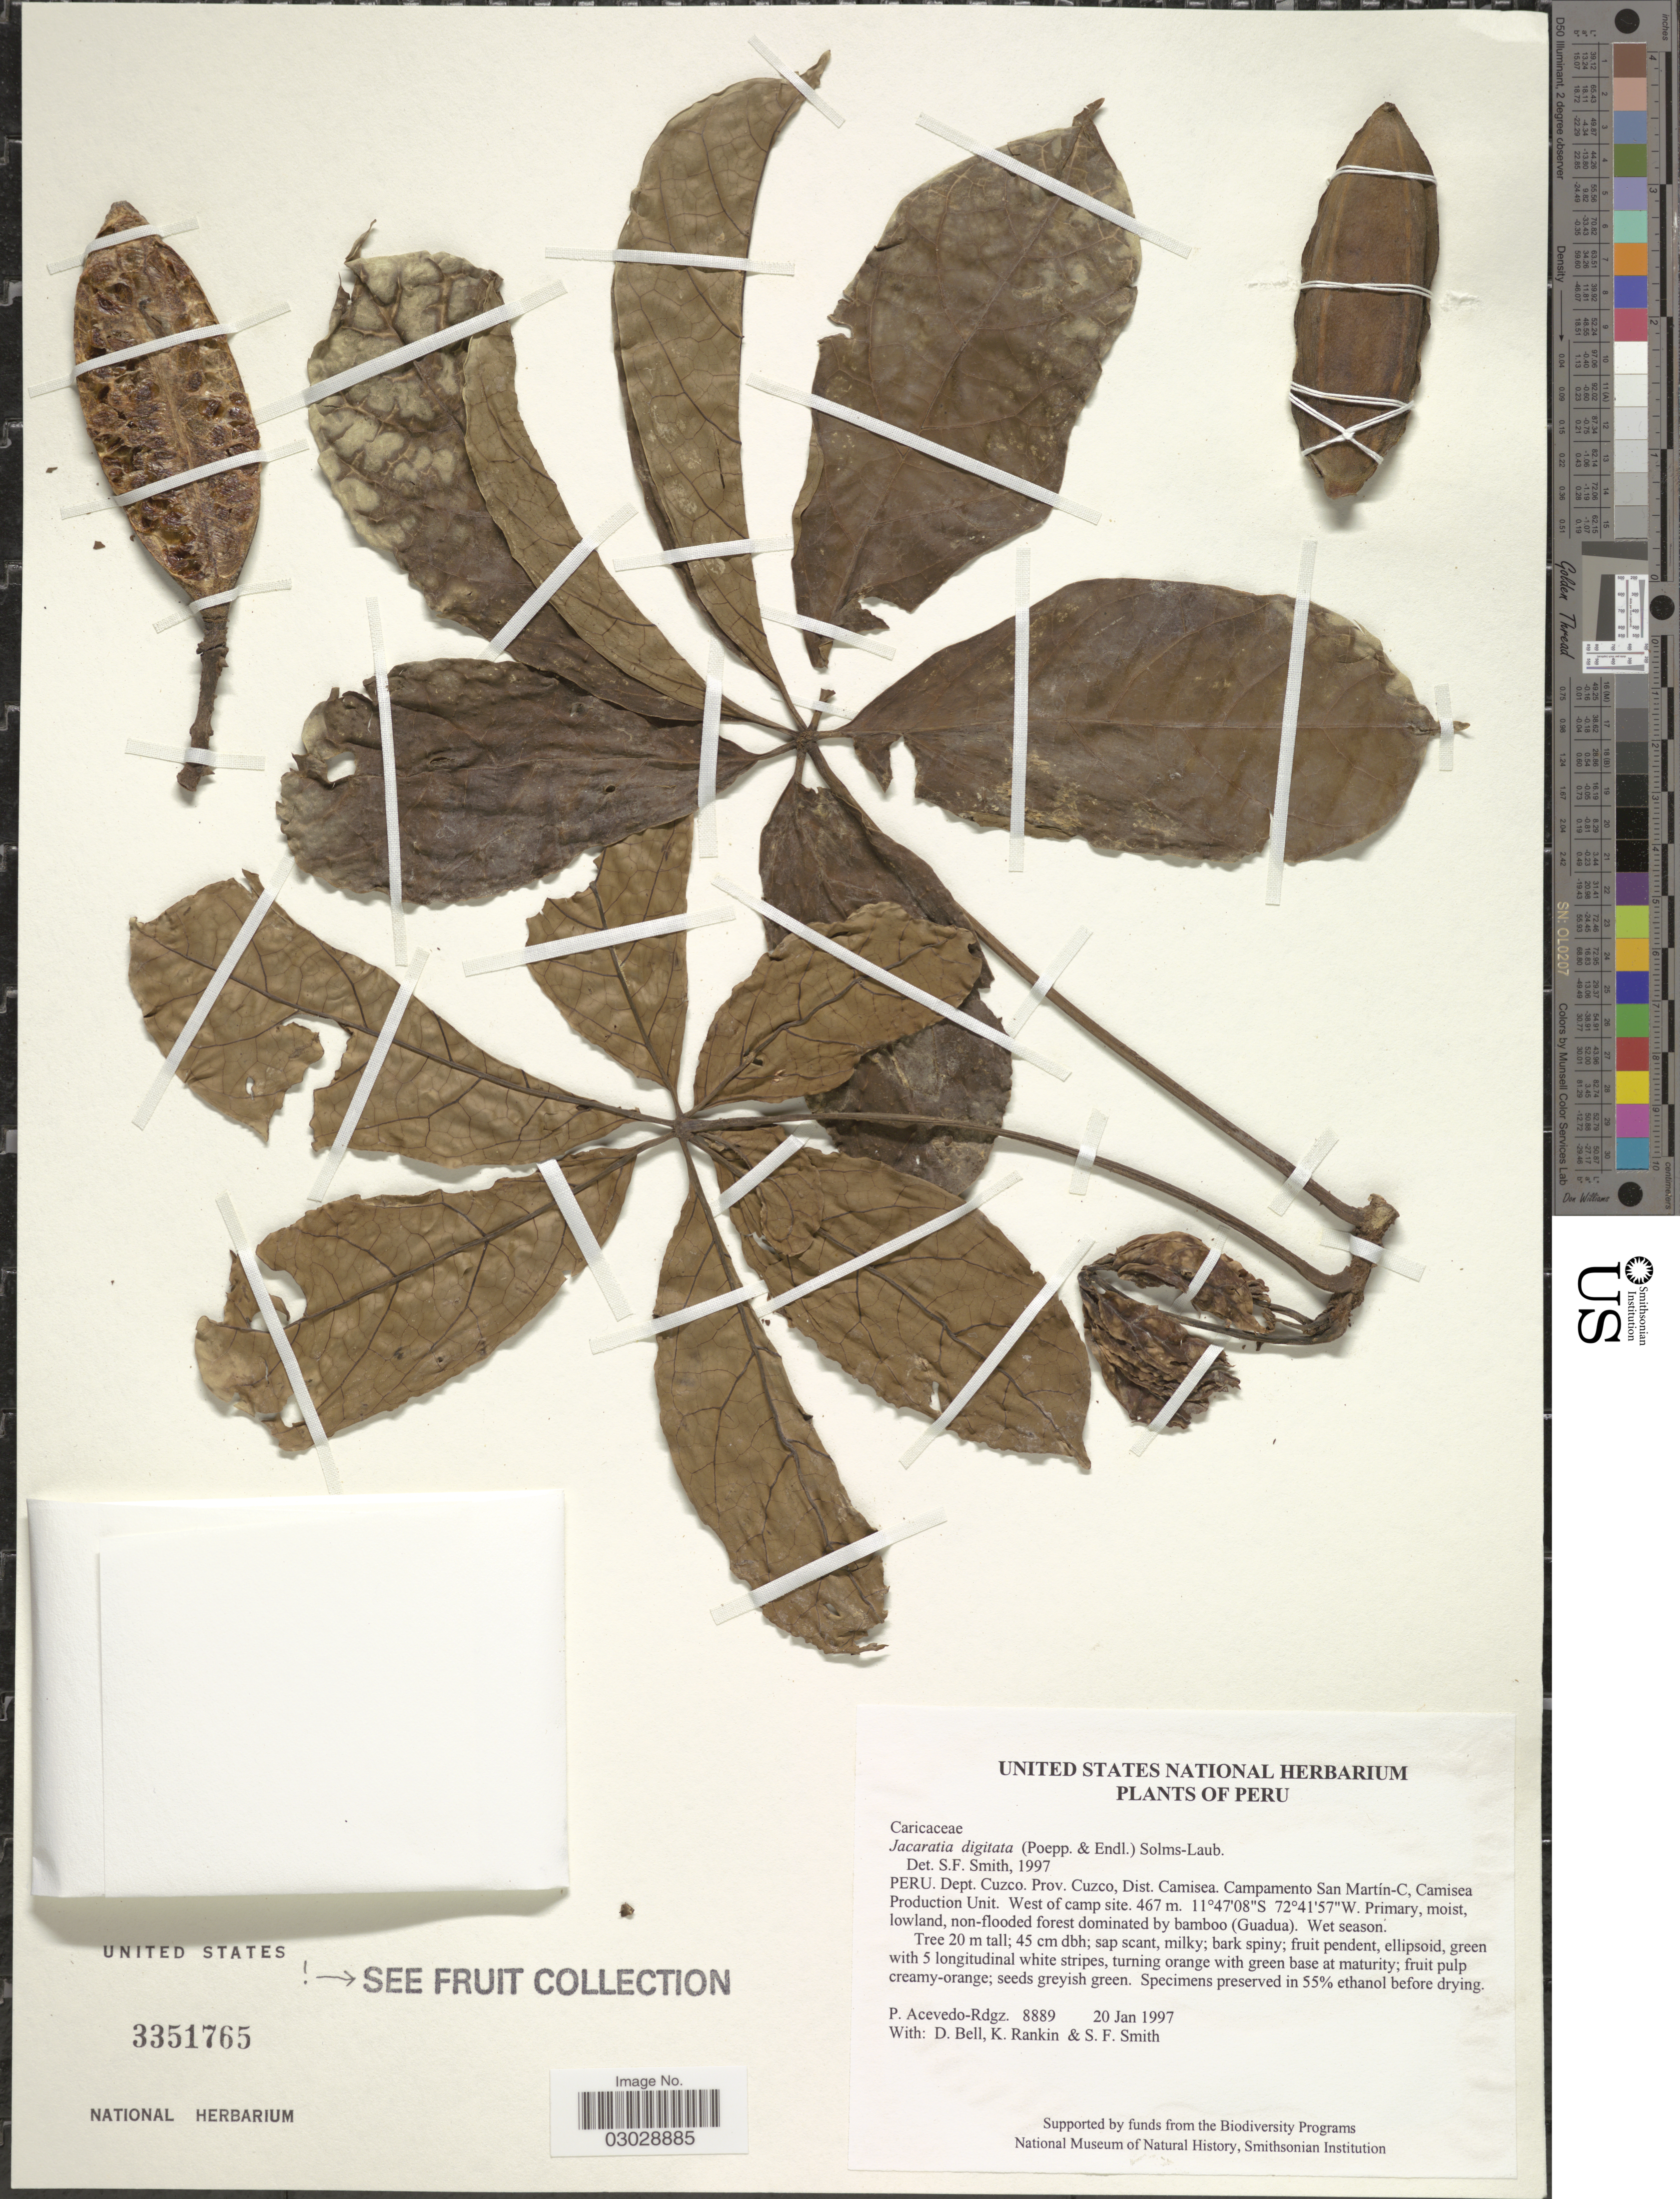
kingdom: Plantae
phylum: Tracheophyta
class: Magnoliopsida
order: Brassicales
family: Caricaceae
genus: Jacaratia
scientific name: Jacaratia digitata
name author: (Poepp. & Endl.) Solms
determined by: Smith, Stephen F., (US), NMNH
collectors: P. Acevedo-Rodr., D. A. Bell, K. B. Rankin & S.F. Smith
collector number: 8889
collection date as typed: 20 Jan 1997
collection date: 1997-01-20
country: Peru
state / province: Cusco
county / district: Cusco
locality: Districto Camisea, Campamento San Martín-C, Camisea Production Unit. West of camp site.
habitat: Primary, moist, lowland, non-flooded forest dominated by bamboo (Guadua). Wet season.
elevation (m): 467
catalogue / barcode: US 3351765